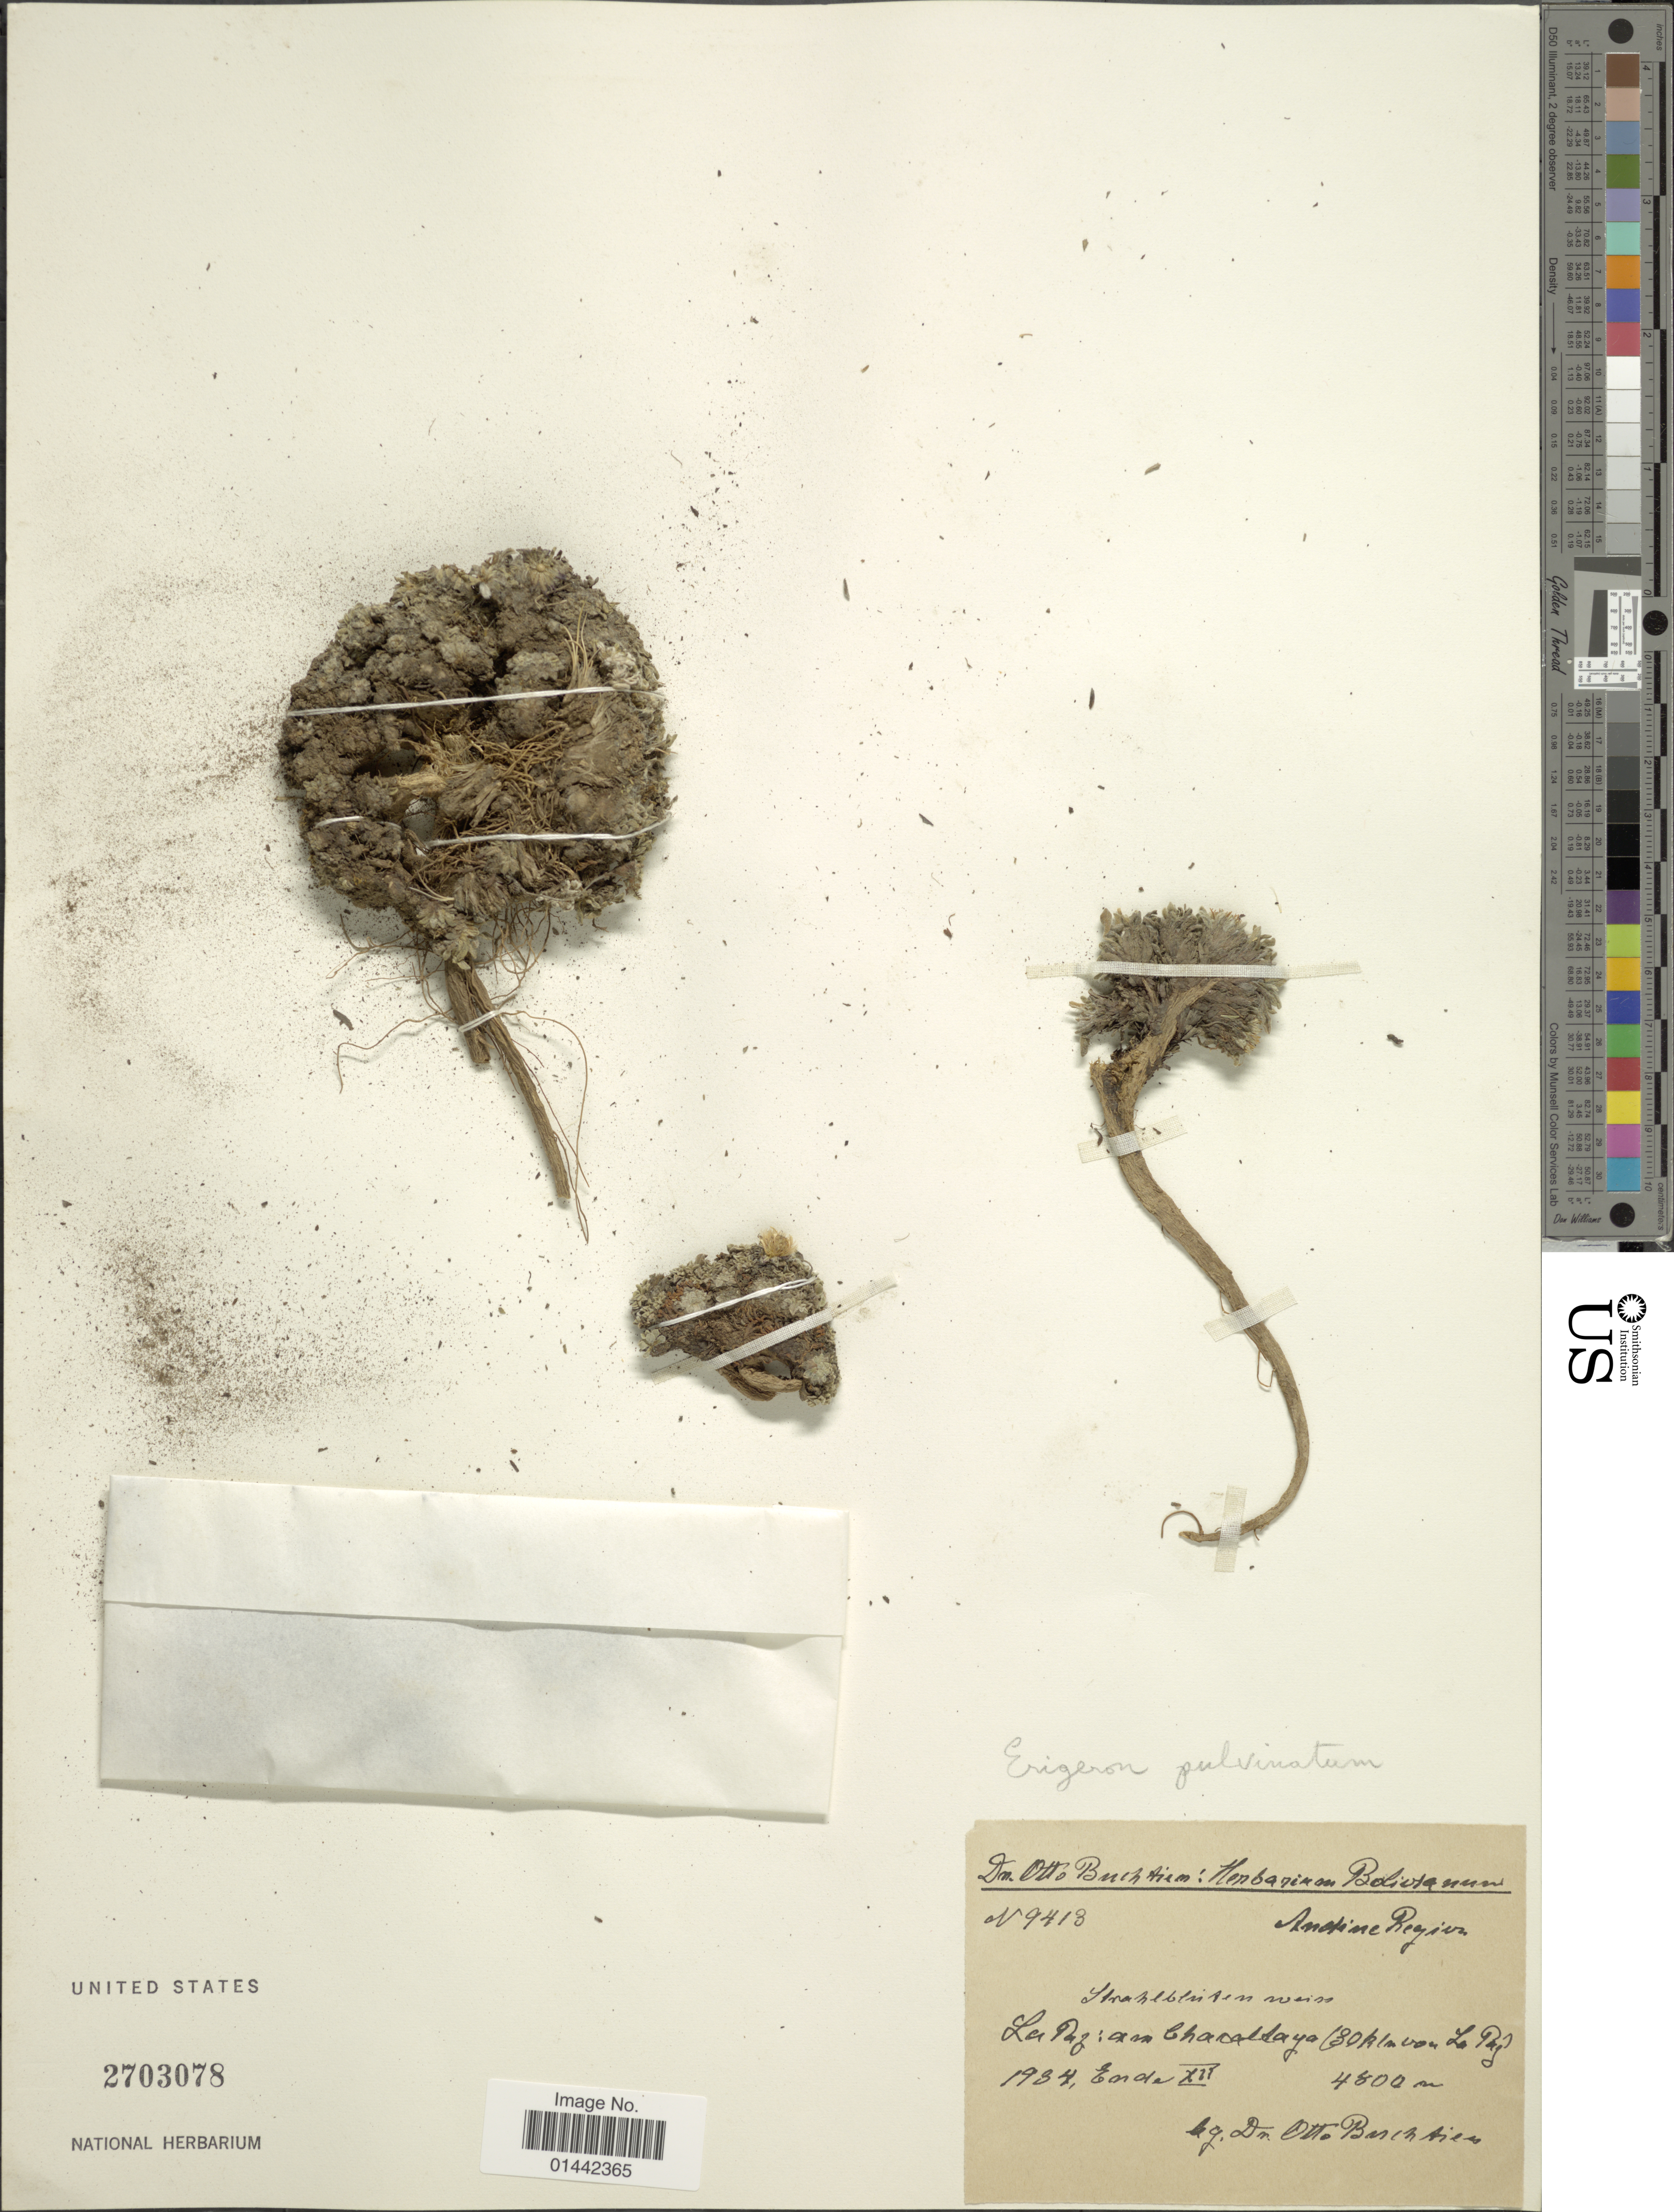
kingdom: Plantae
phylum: Tracheophyta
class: Magnoliopsida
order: Asterales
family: Asteraceae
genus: Erigeron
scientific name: Erigeron pulvinatum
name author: Rydb.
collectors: O. Buchtien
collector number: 9413*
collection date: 1934-12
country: Bolivia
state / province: La Paz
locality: Chacaltaya (30 km from La Paz)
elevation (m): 4800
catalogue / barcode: US 2703078